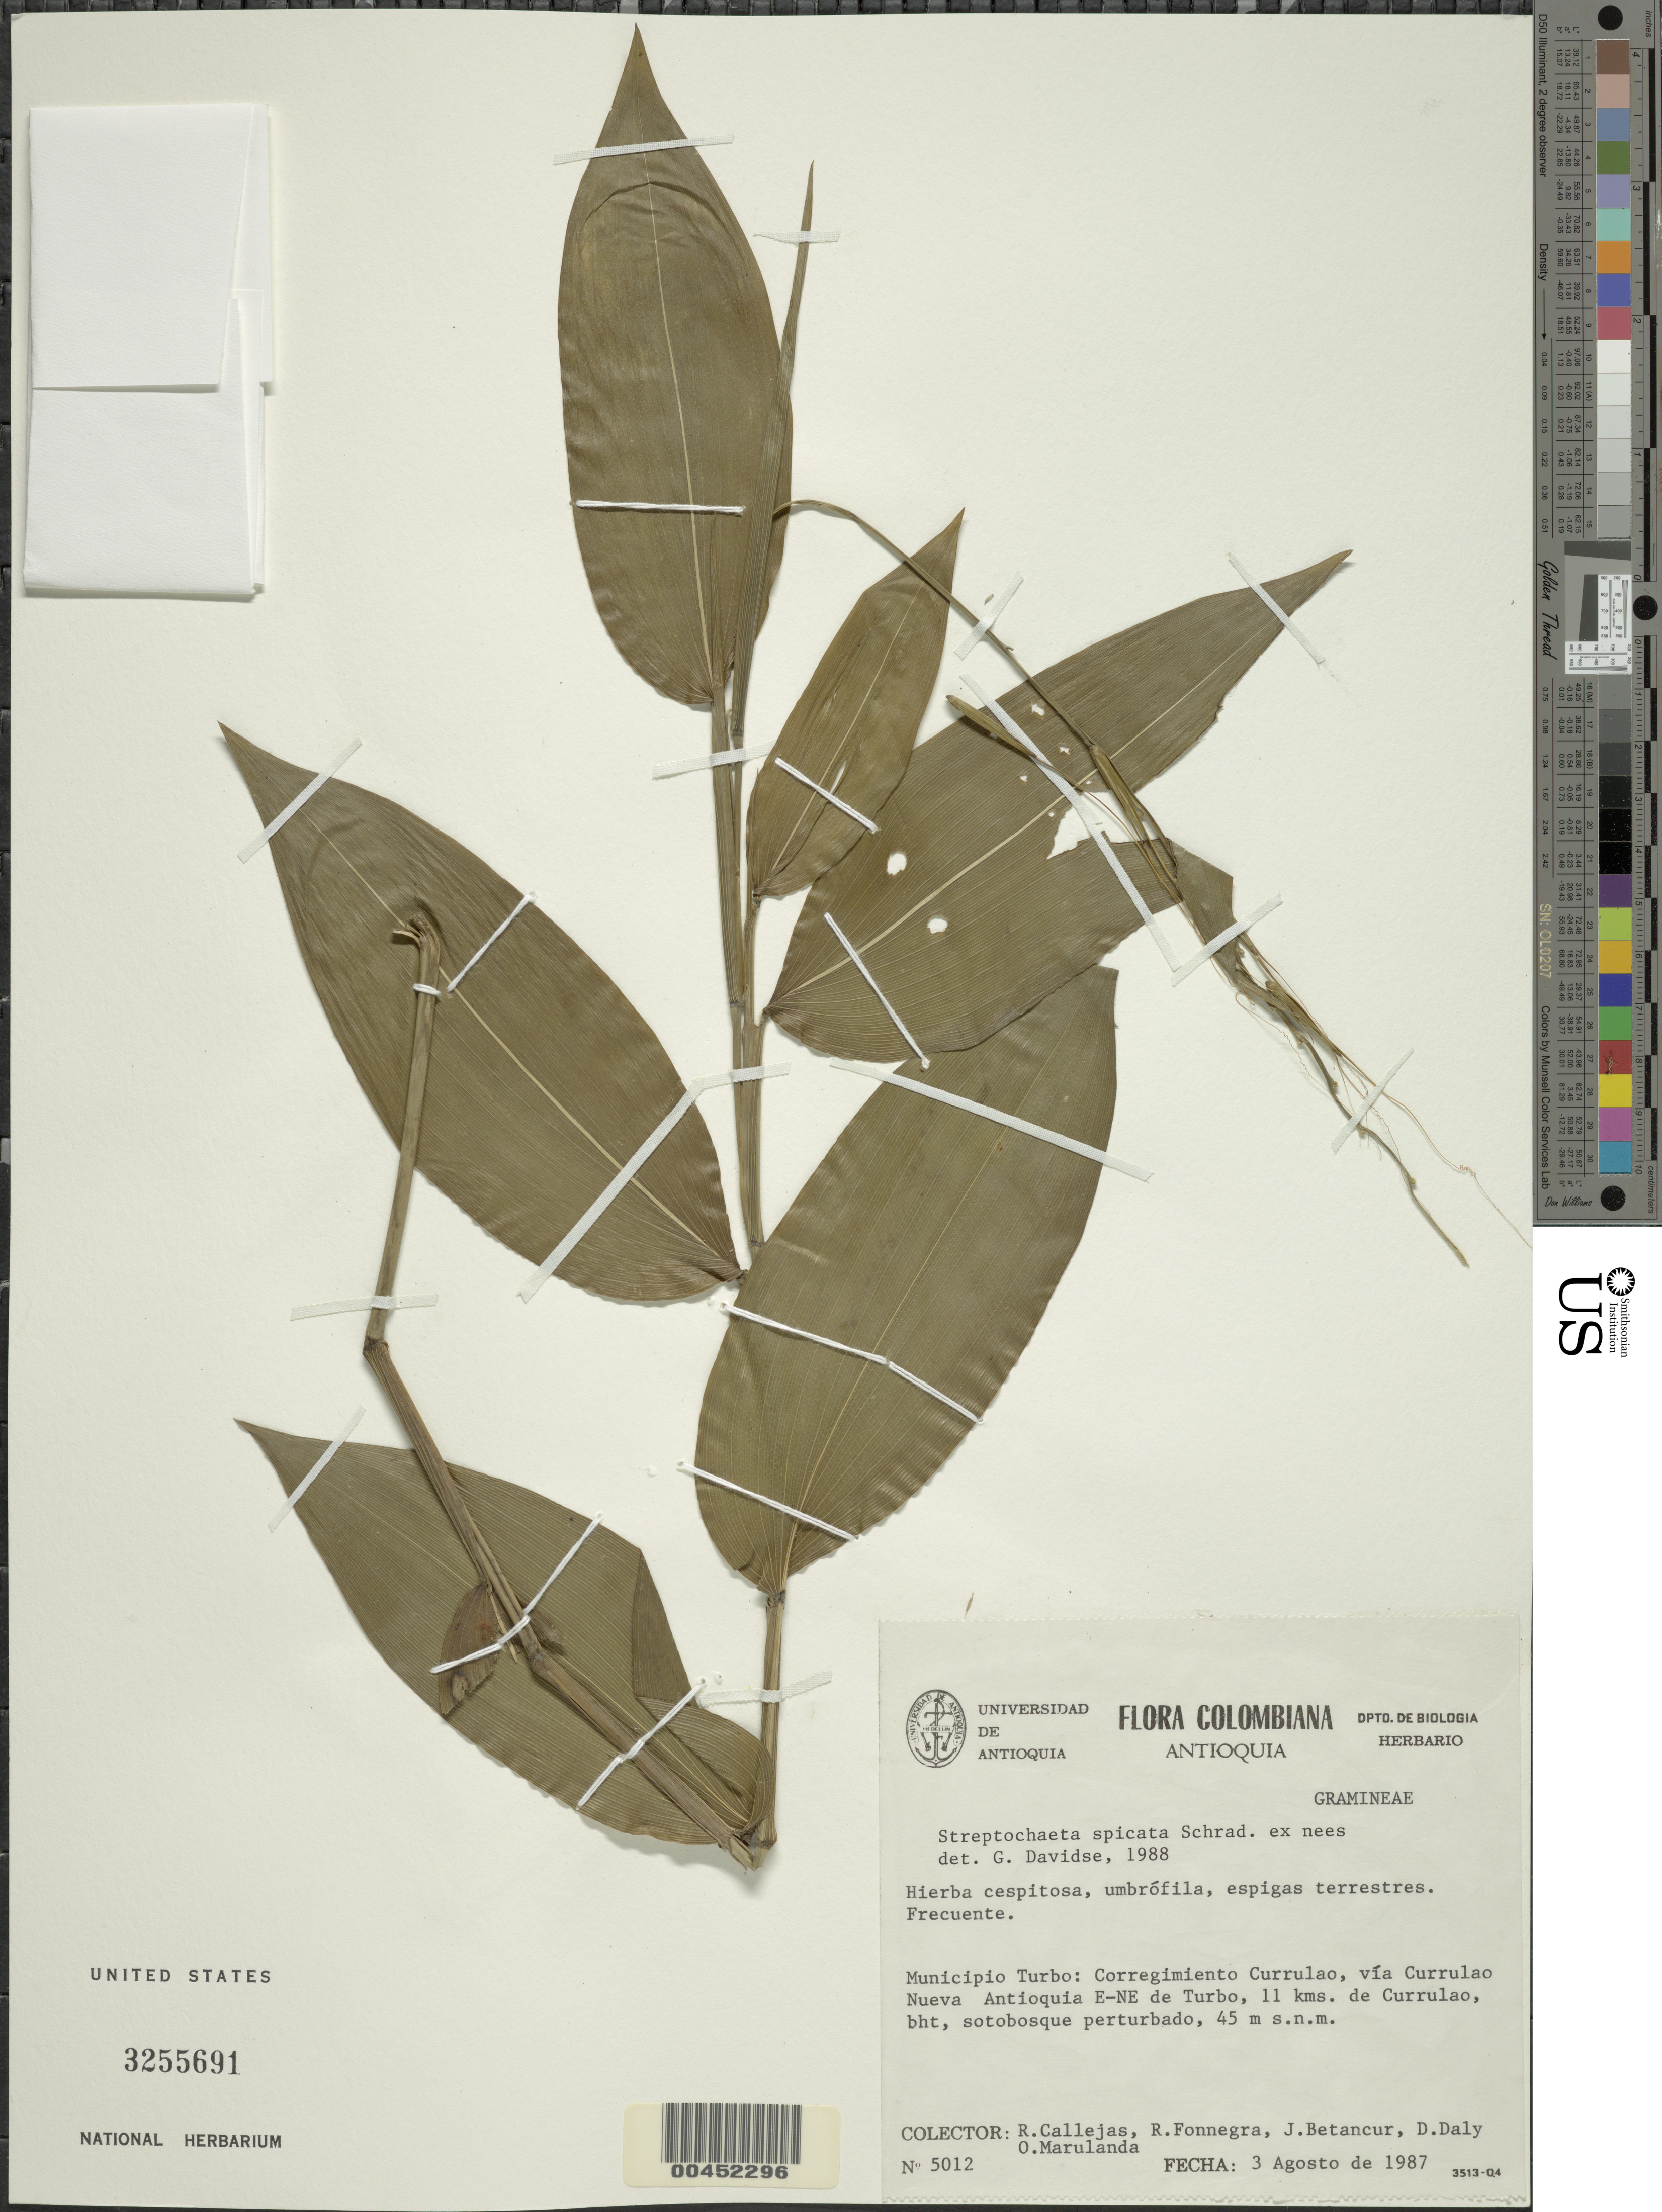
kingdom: Plantae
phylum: Tracheophyta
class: Liliopsida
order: Poales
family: Poaceae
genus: Streptochaeta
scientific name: Streptochaeta spicata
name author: Schrad. ex Nees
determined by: Davidse, Gerrit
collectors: R. Callejas, R. Fonnegra G., J. C. Betancur, D. C. Daly & O. Marulanda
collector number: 5012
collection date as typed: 03 Aug 1987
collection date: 1987-08-03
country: Colombia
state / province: Antioquia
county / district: Turbo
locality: Corregimiento Currulao, via Currulao nueva Antioquia ENEde Turbo, 11 km de Currulao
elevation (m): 45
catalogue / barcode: US 3255691